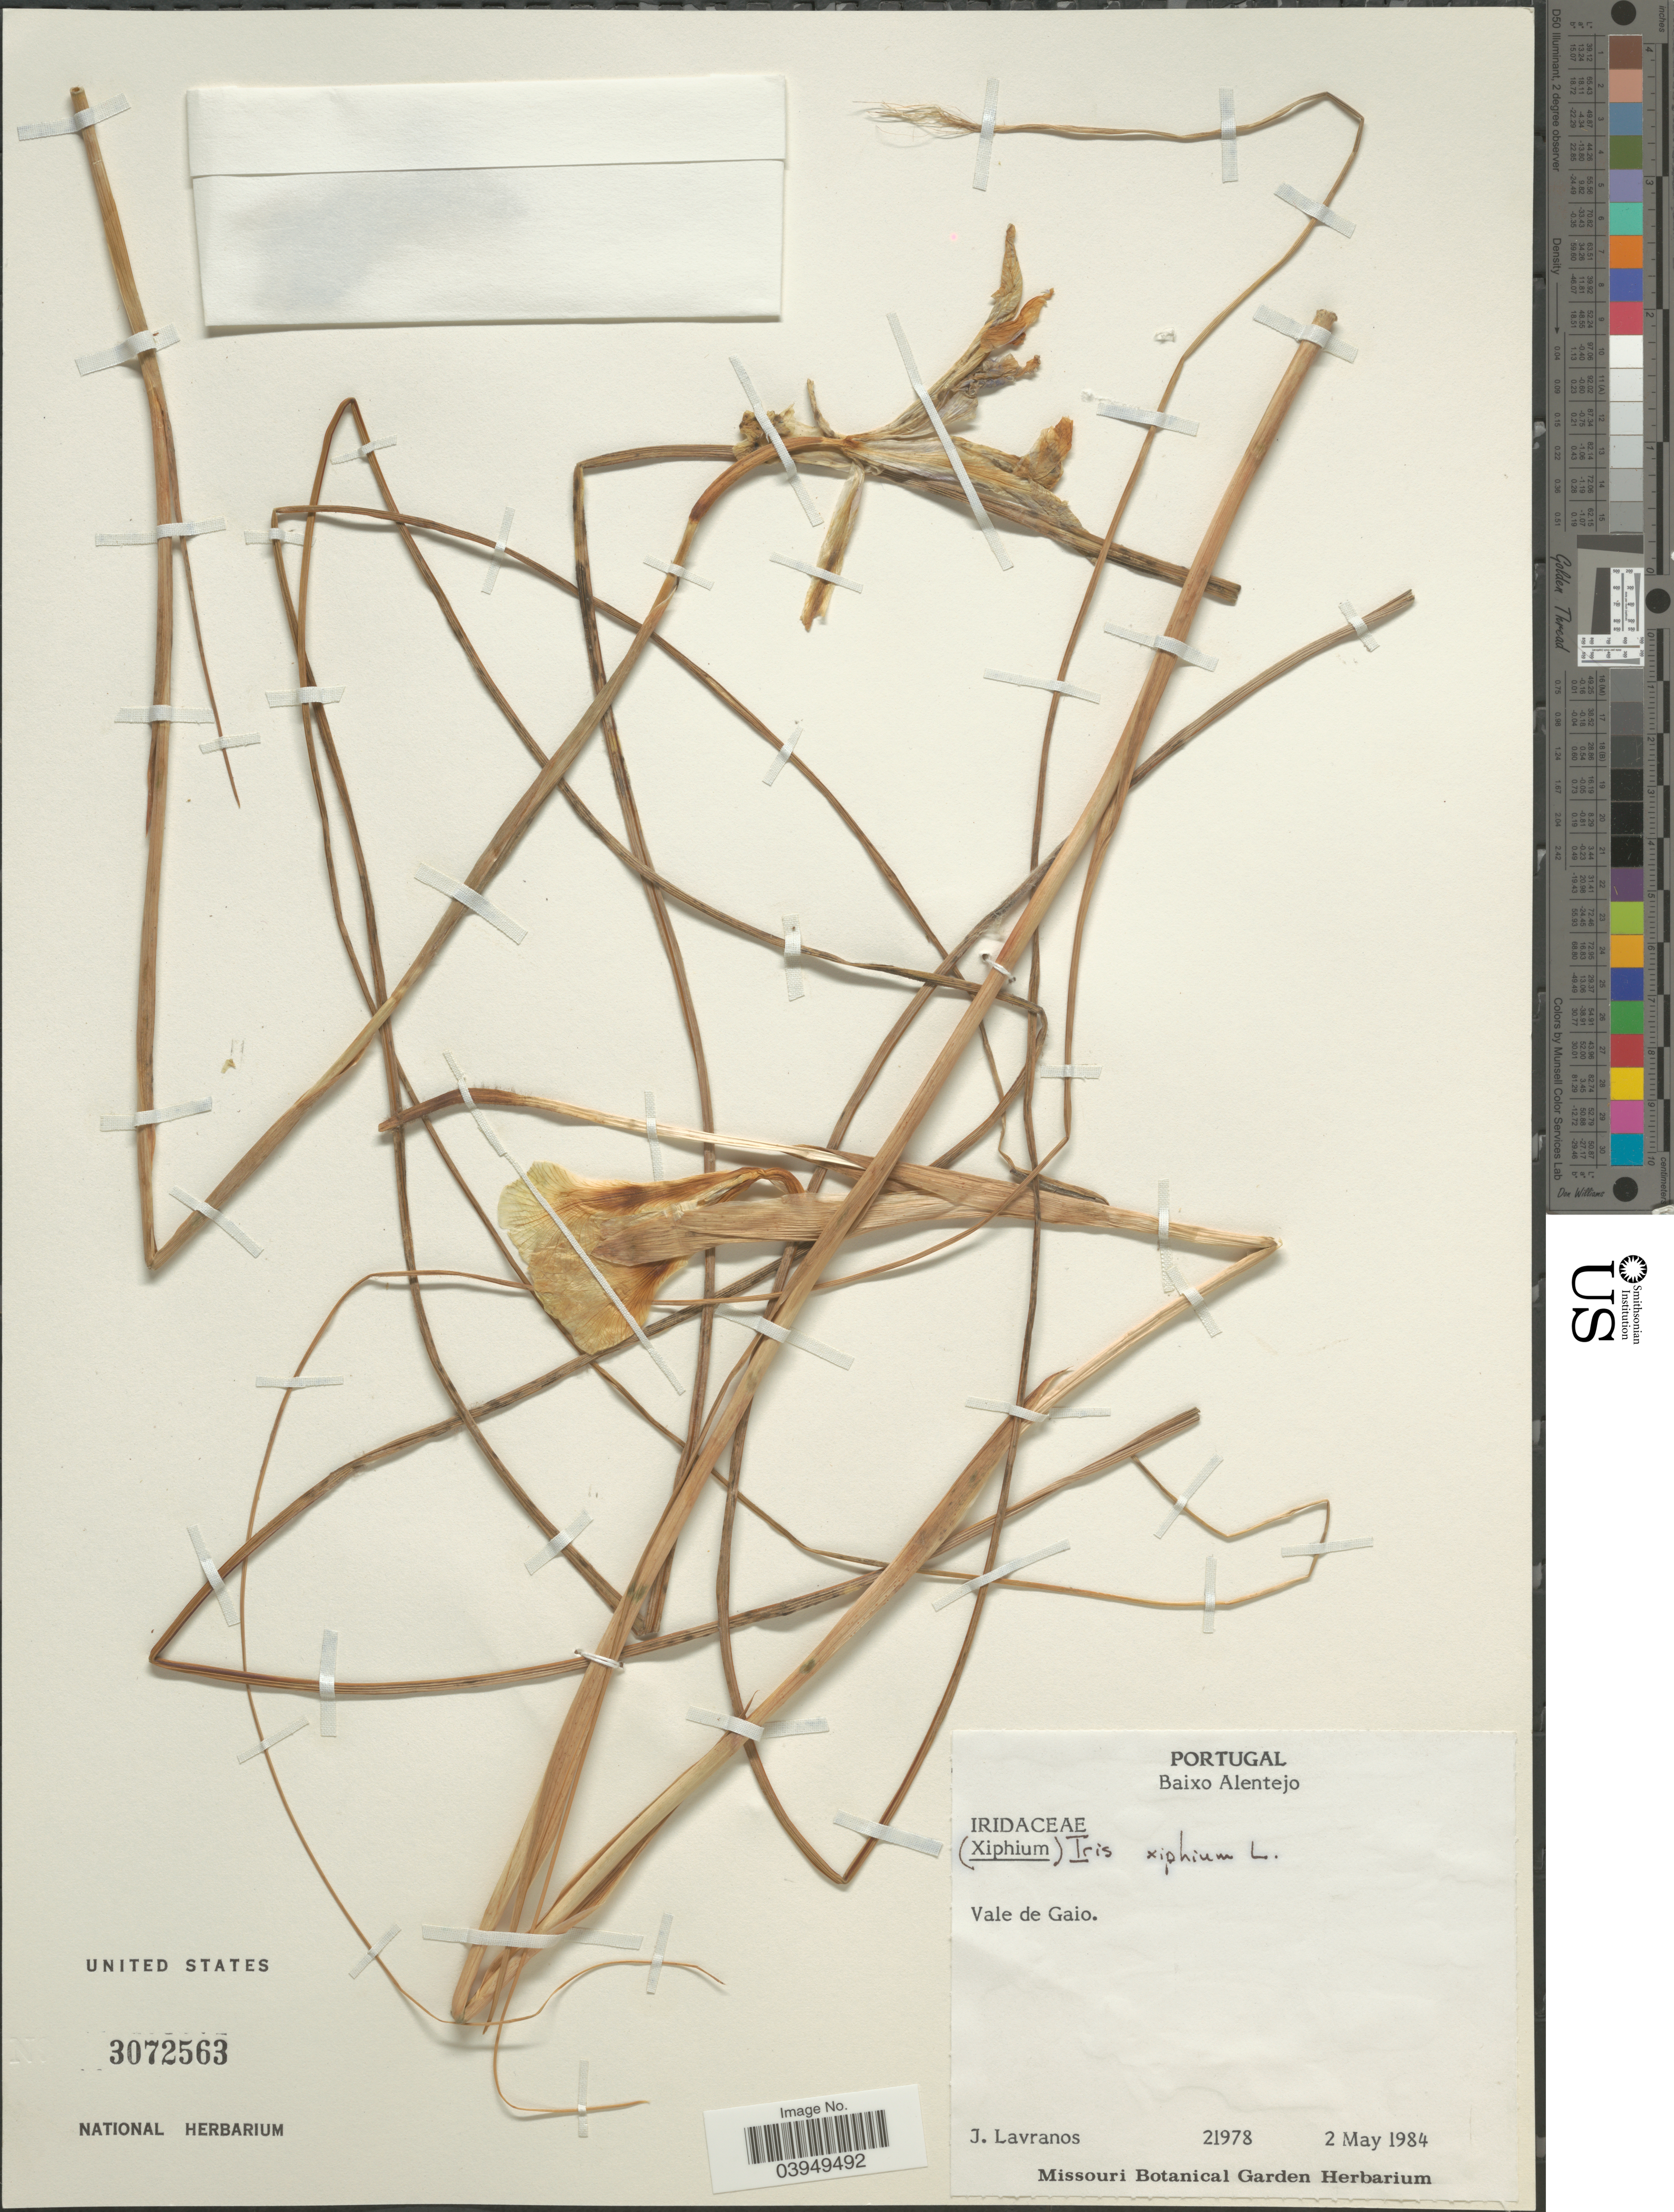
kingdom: Plantae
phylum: Tracheophyta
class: Liliopsida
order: Asparagales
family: Iridaceae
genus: Iris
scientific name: Iris xiphium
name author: L.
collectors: J. Lavranos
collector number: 21978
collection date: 1984-05-02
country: Portugal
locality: Baixo Alentejo. Vale de Gaio.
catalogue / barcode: US 3072563